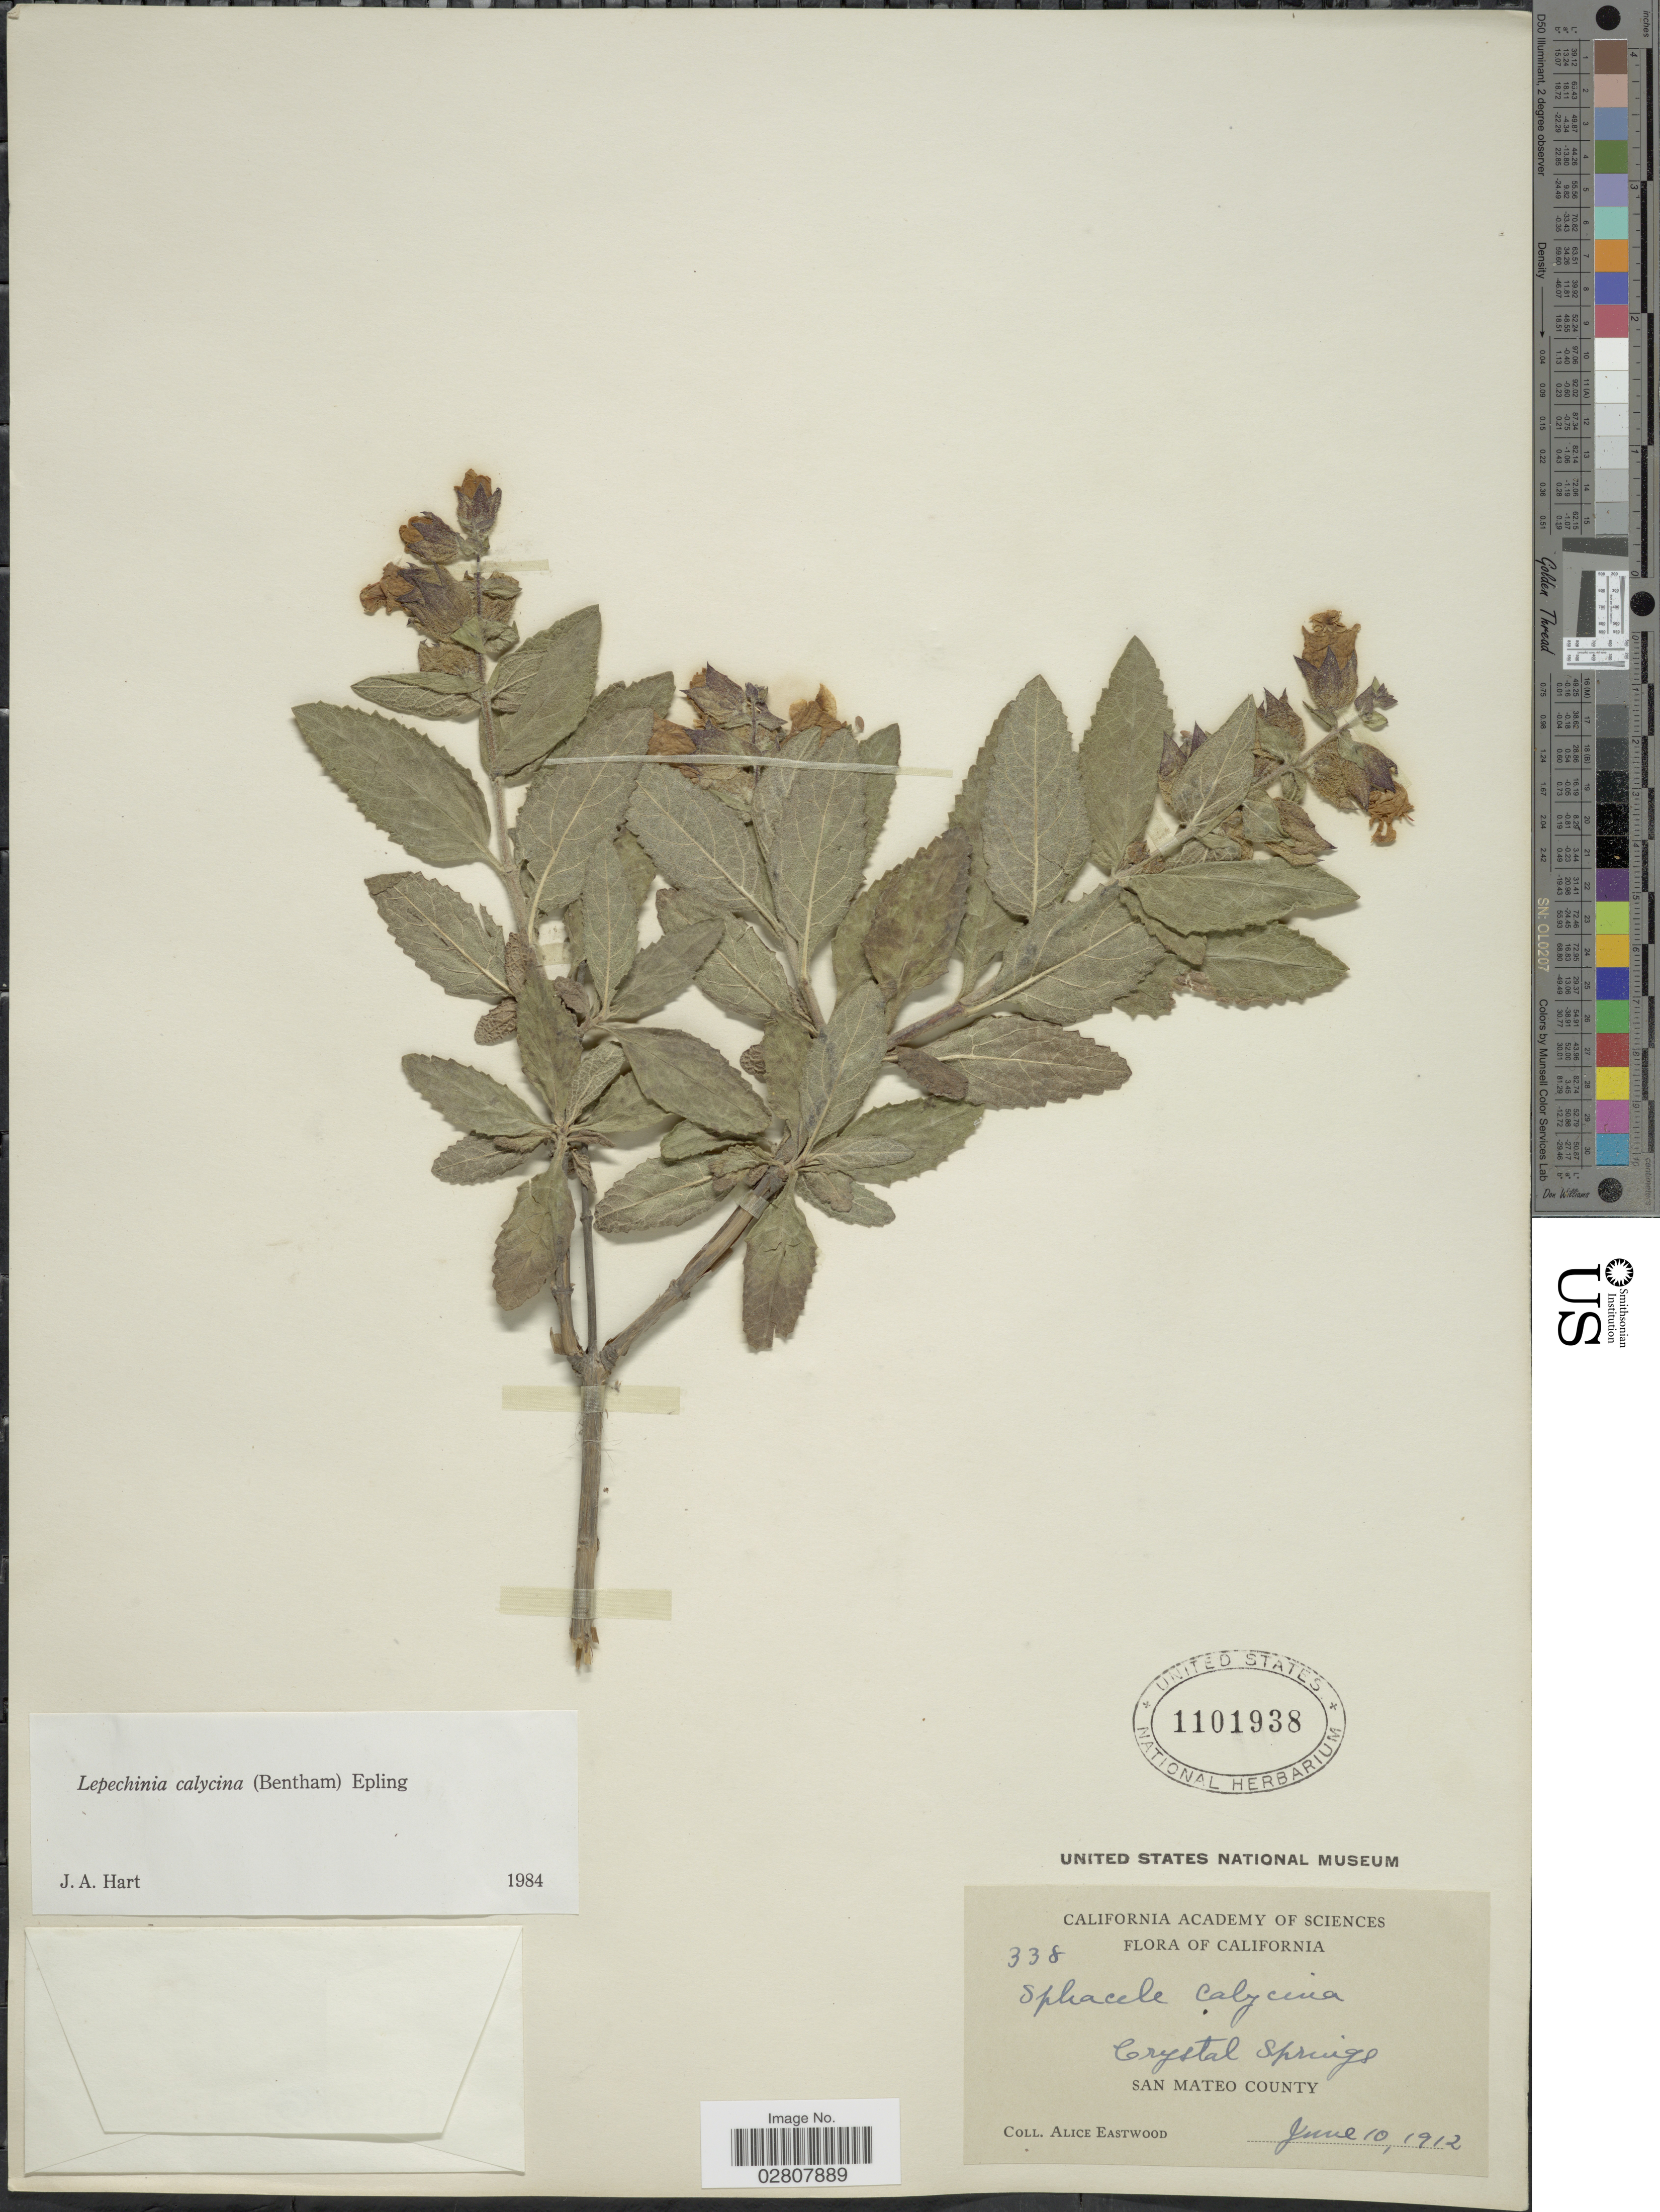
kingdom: Plantae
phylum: Tracheophyta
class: Magnoliopsida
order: Lamiales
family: Lamiaceae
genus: Lepechinia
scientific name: Lepechinia calycina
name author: (Benth.) Epling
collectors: A. Eastwood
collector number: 338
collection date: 1912-06-10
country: United States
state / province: California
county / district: San Mateo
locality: Crystal Springs. San Mateo County.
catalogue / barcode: US 1101938